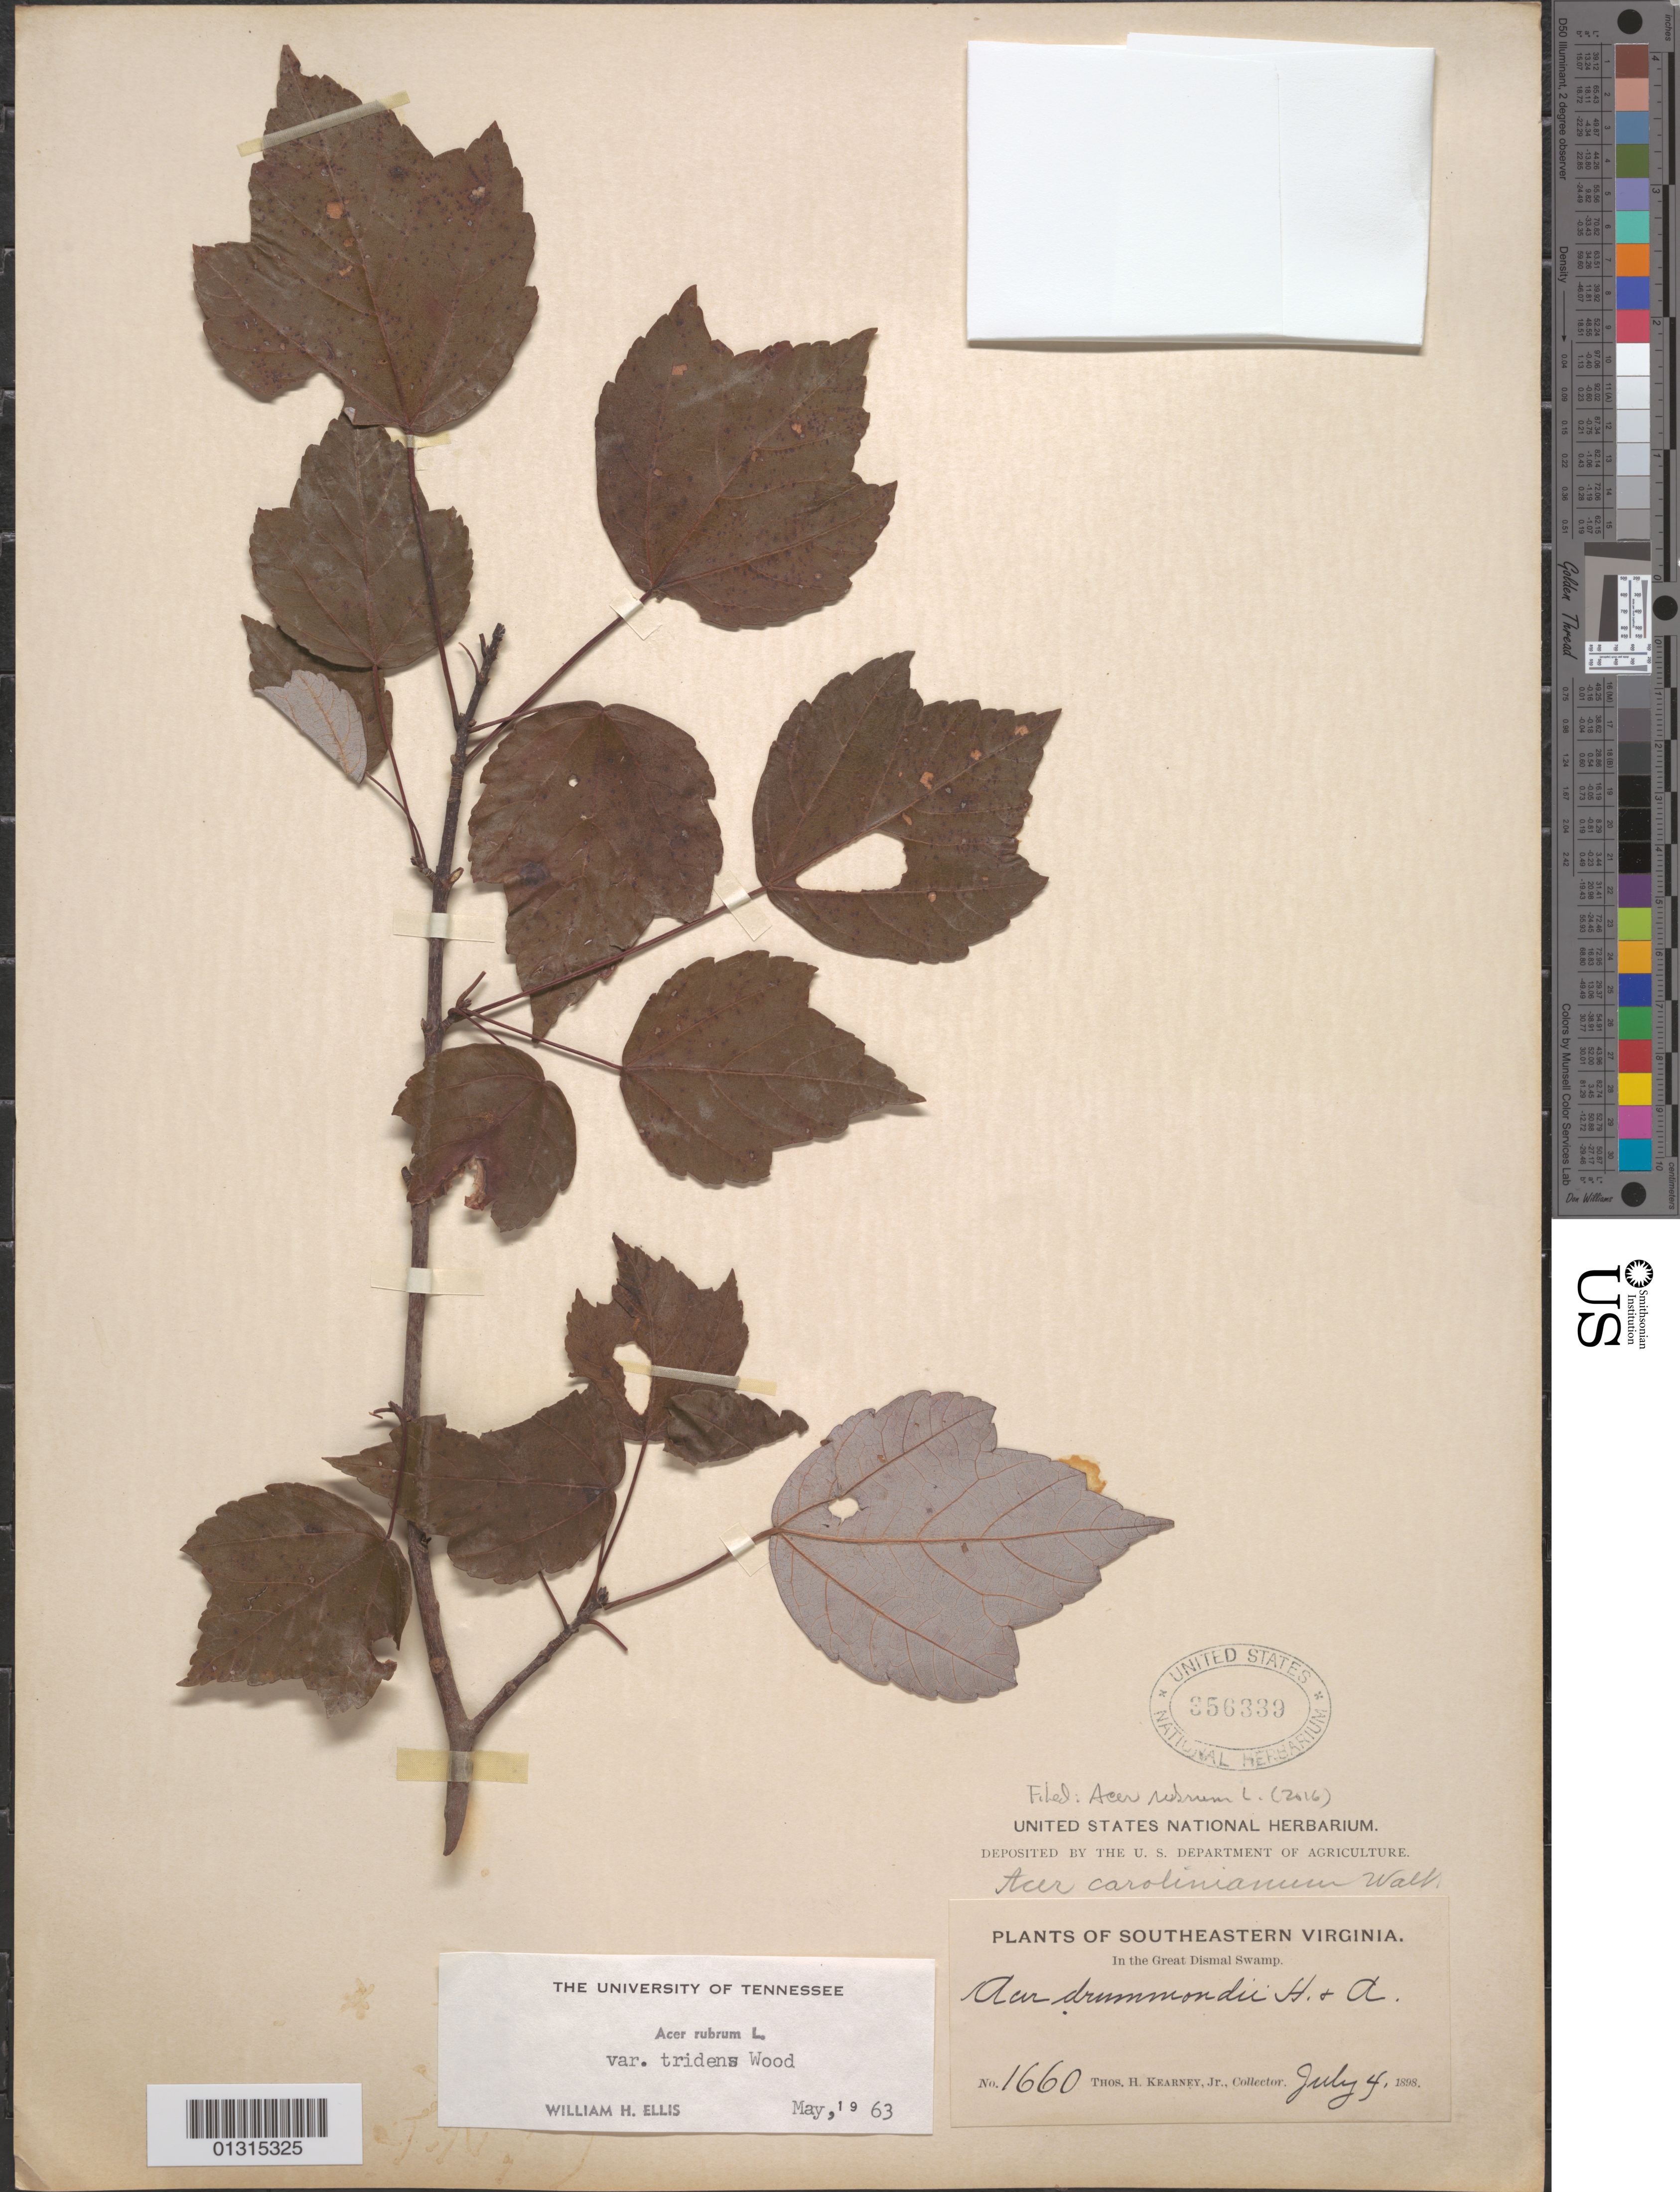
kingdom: Plantae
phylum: Tracheophyta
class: Magnoliopsida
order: Sapindales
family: Sapindaceae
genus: Acer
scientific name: Acer rubrum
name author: L.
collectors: T. H. Kearney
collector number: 1660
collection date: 1898-07-04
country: United States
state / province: Virginia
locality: Great Dismal Swamp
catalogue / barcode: US 356339